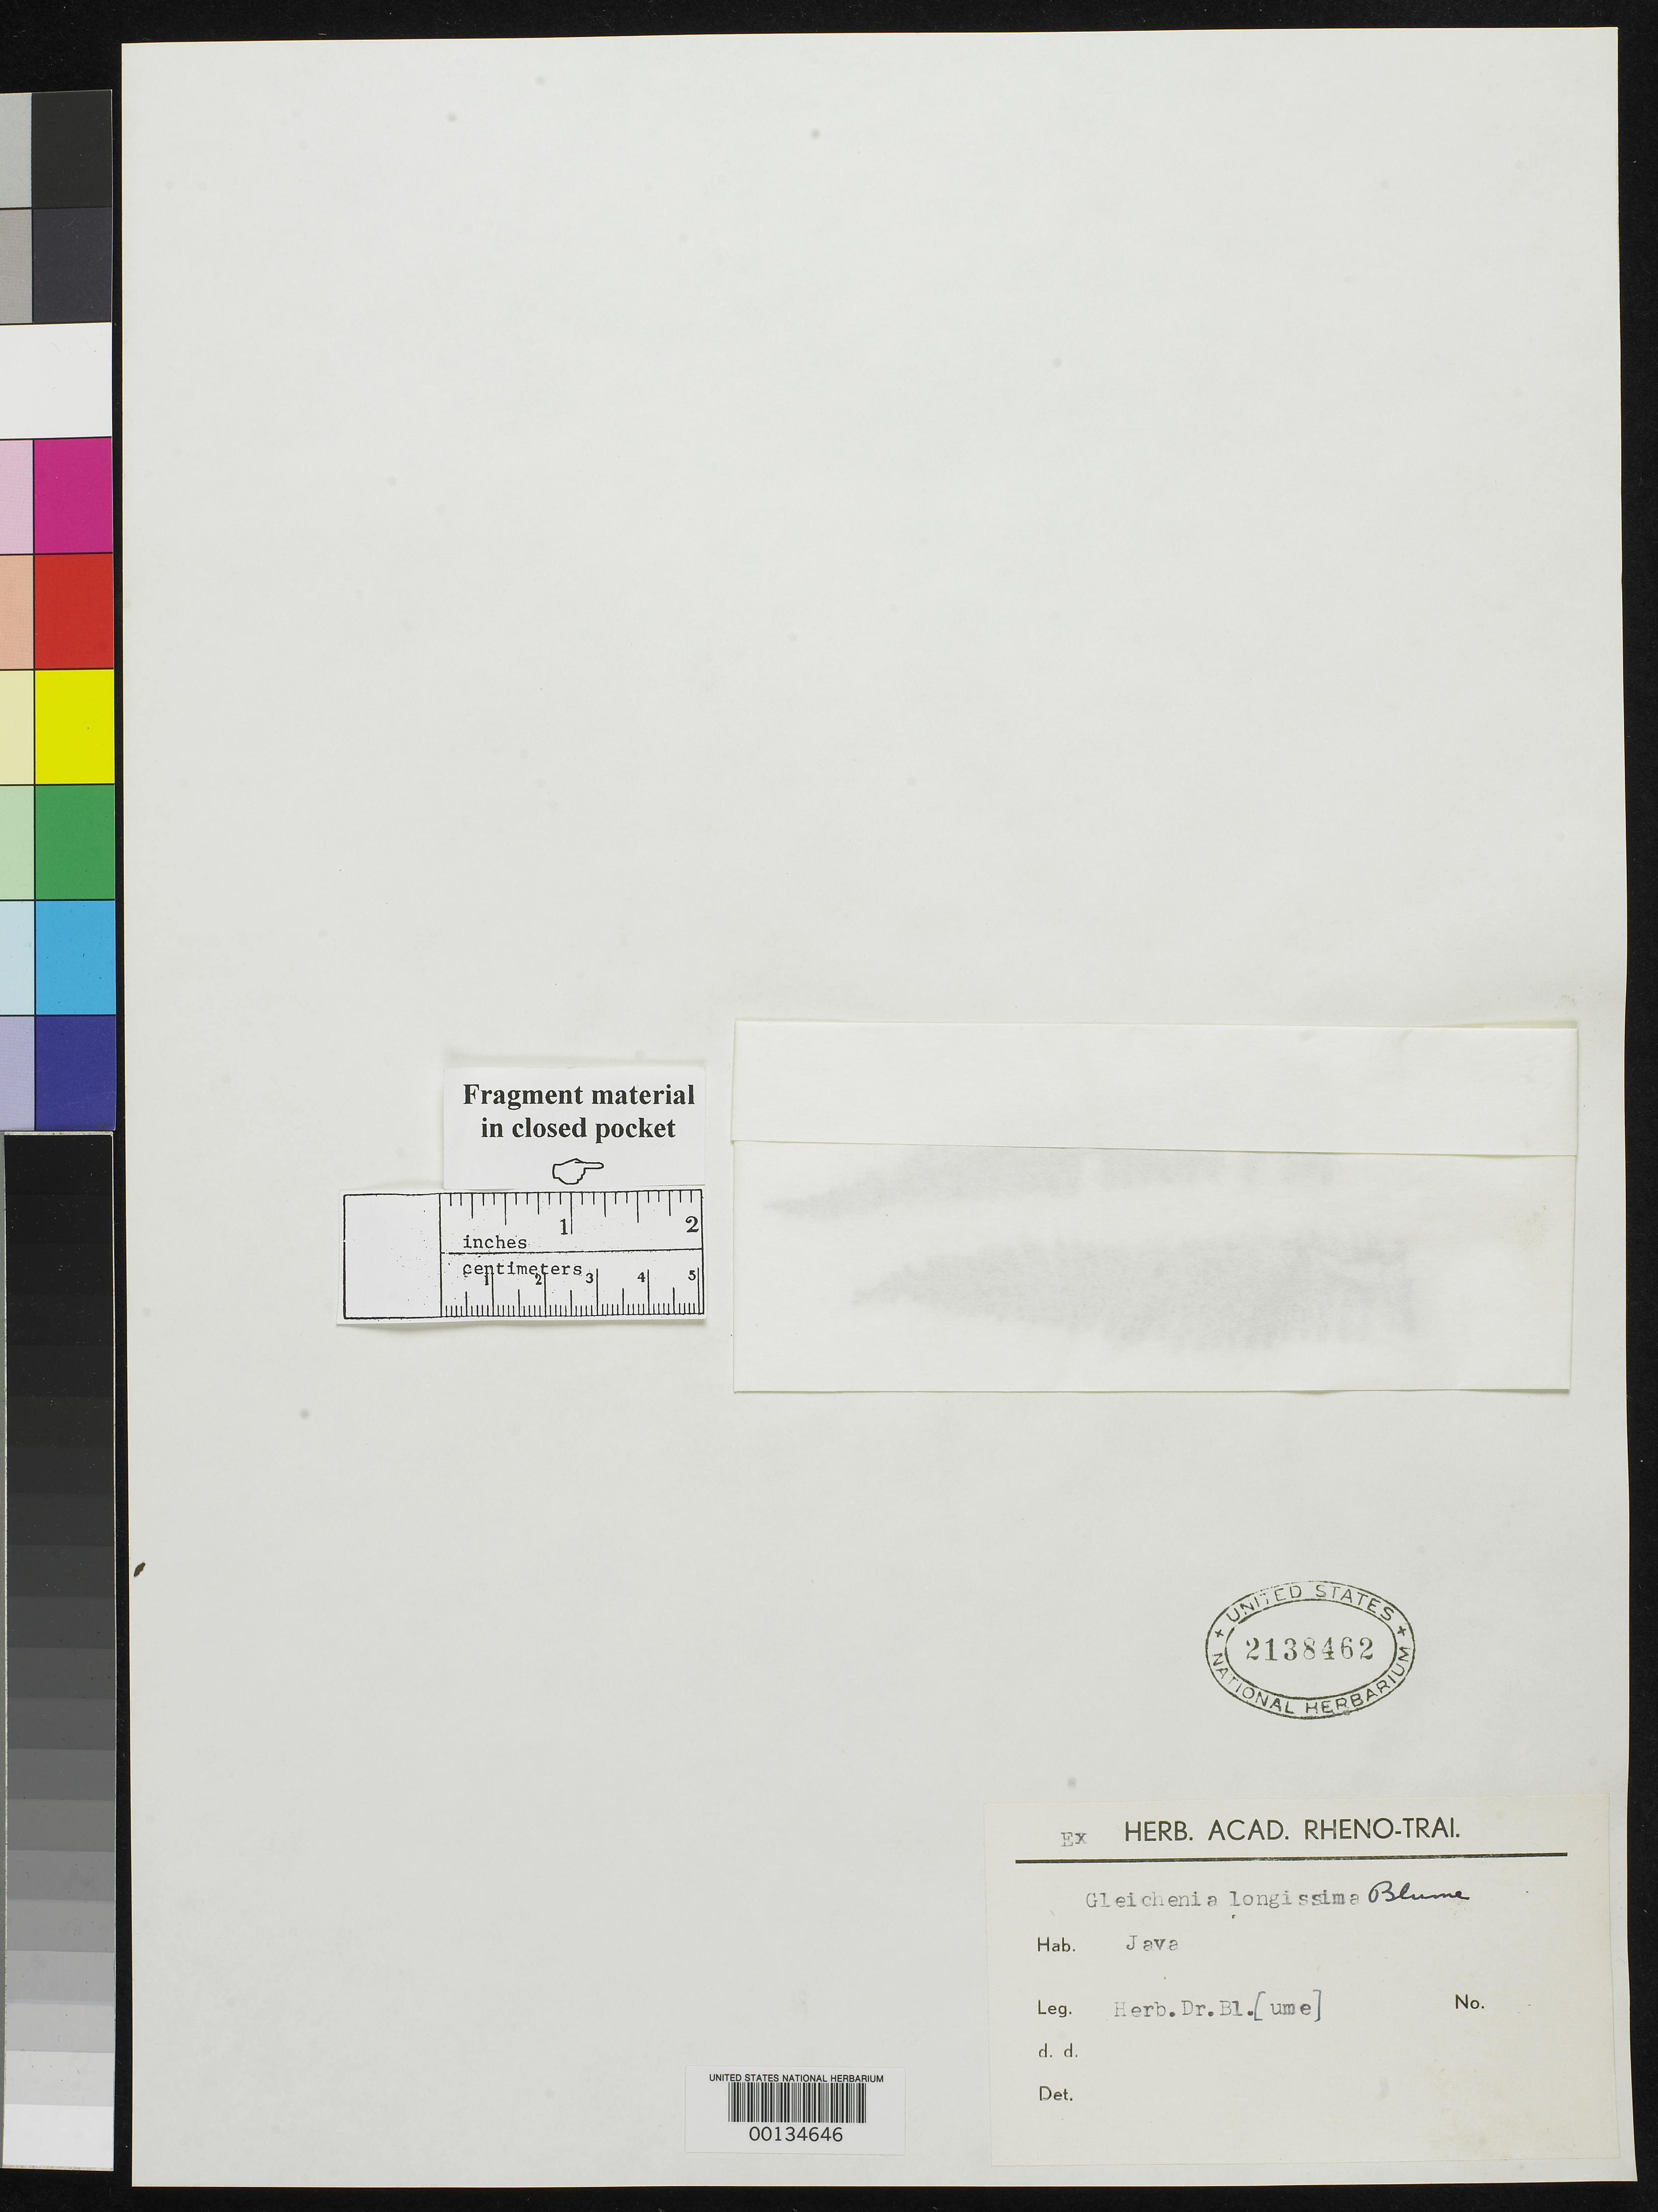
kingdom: Plantae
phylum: Tracheophyta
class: Polypodiopsida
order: Gleicheniales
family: Gleicheniaceae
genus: Gleichenia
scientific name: Gleichenia longissima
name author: Blume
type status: Isotype Fragment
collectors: ex herb. C.L. Blume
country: Indonesia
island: Java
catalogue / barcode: US 2138462